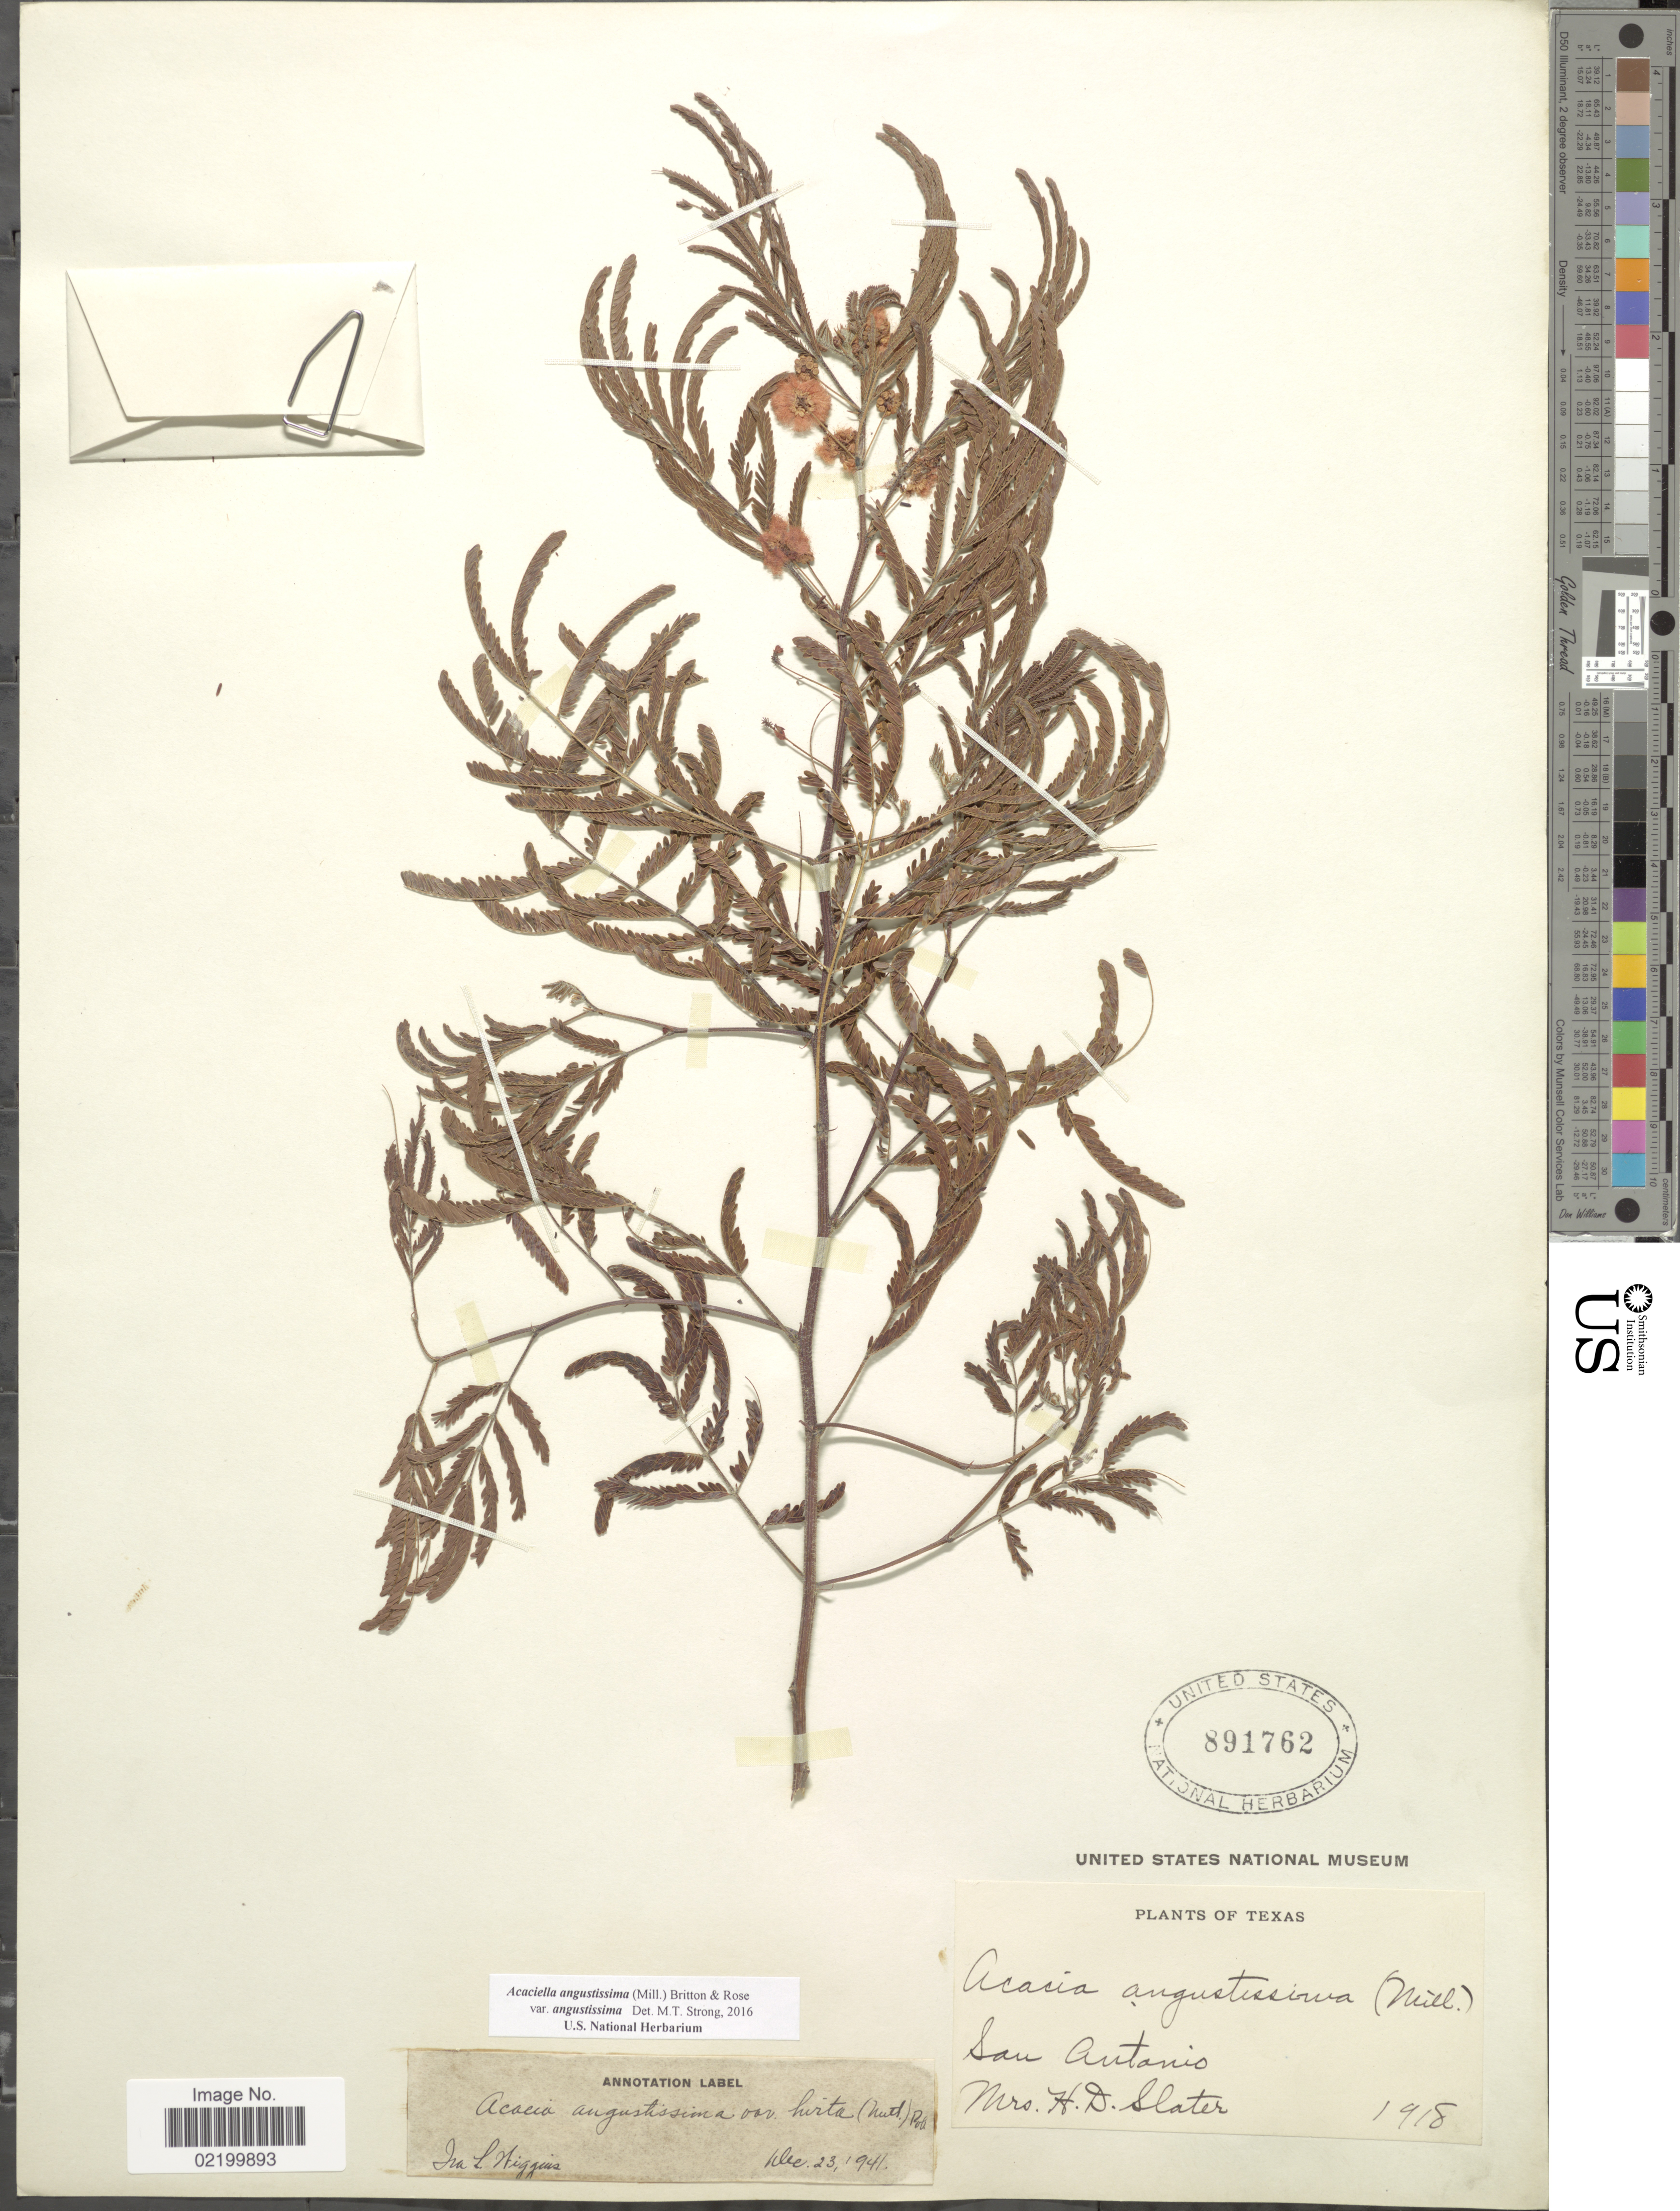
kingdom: Plantae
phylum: Tracheophyta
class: Magnoliopsida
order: Fabales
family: Fabaceae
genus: Acaciella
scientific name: Acaciella angustissima var. angustissima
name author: (Mill.) Britton & Rose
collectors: H. Slater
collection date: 1918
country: United States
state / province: Texas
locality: San Antonio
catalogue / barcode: US 891762